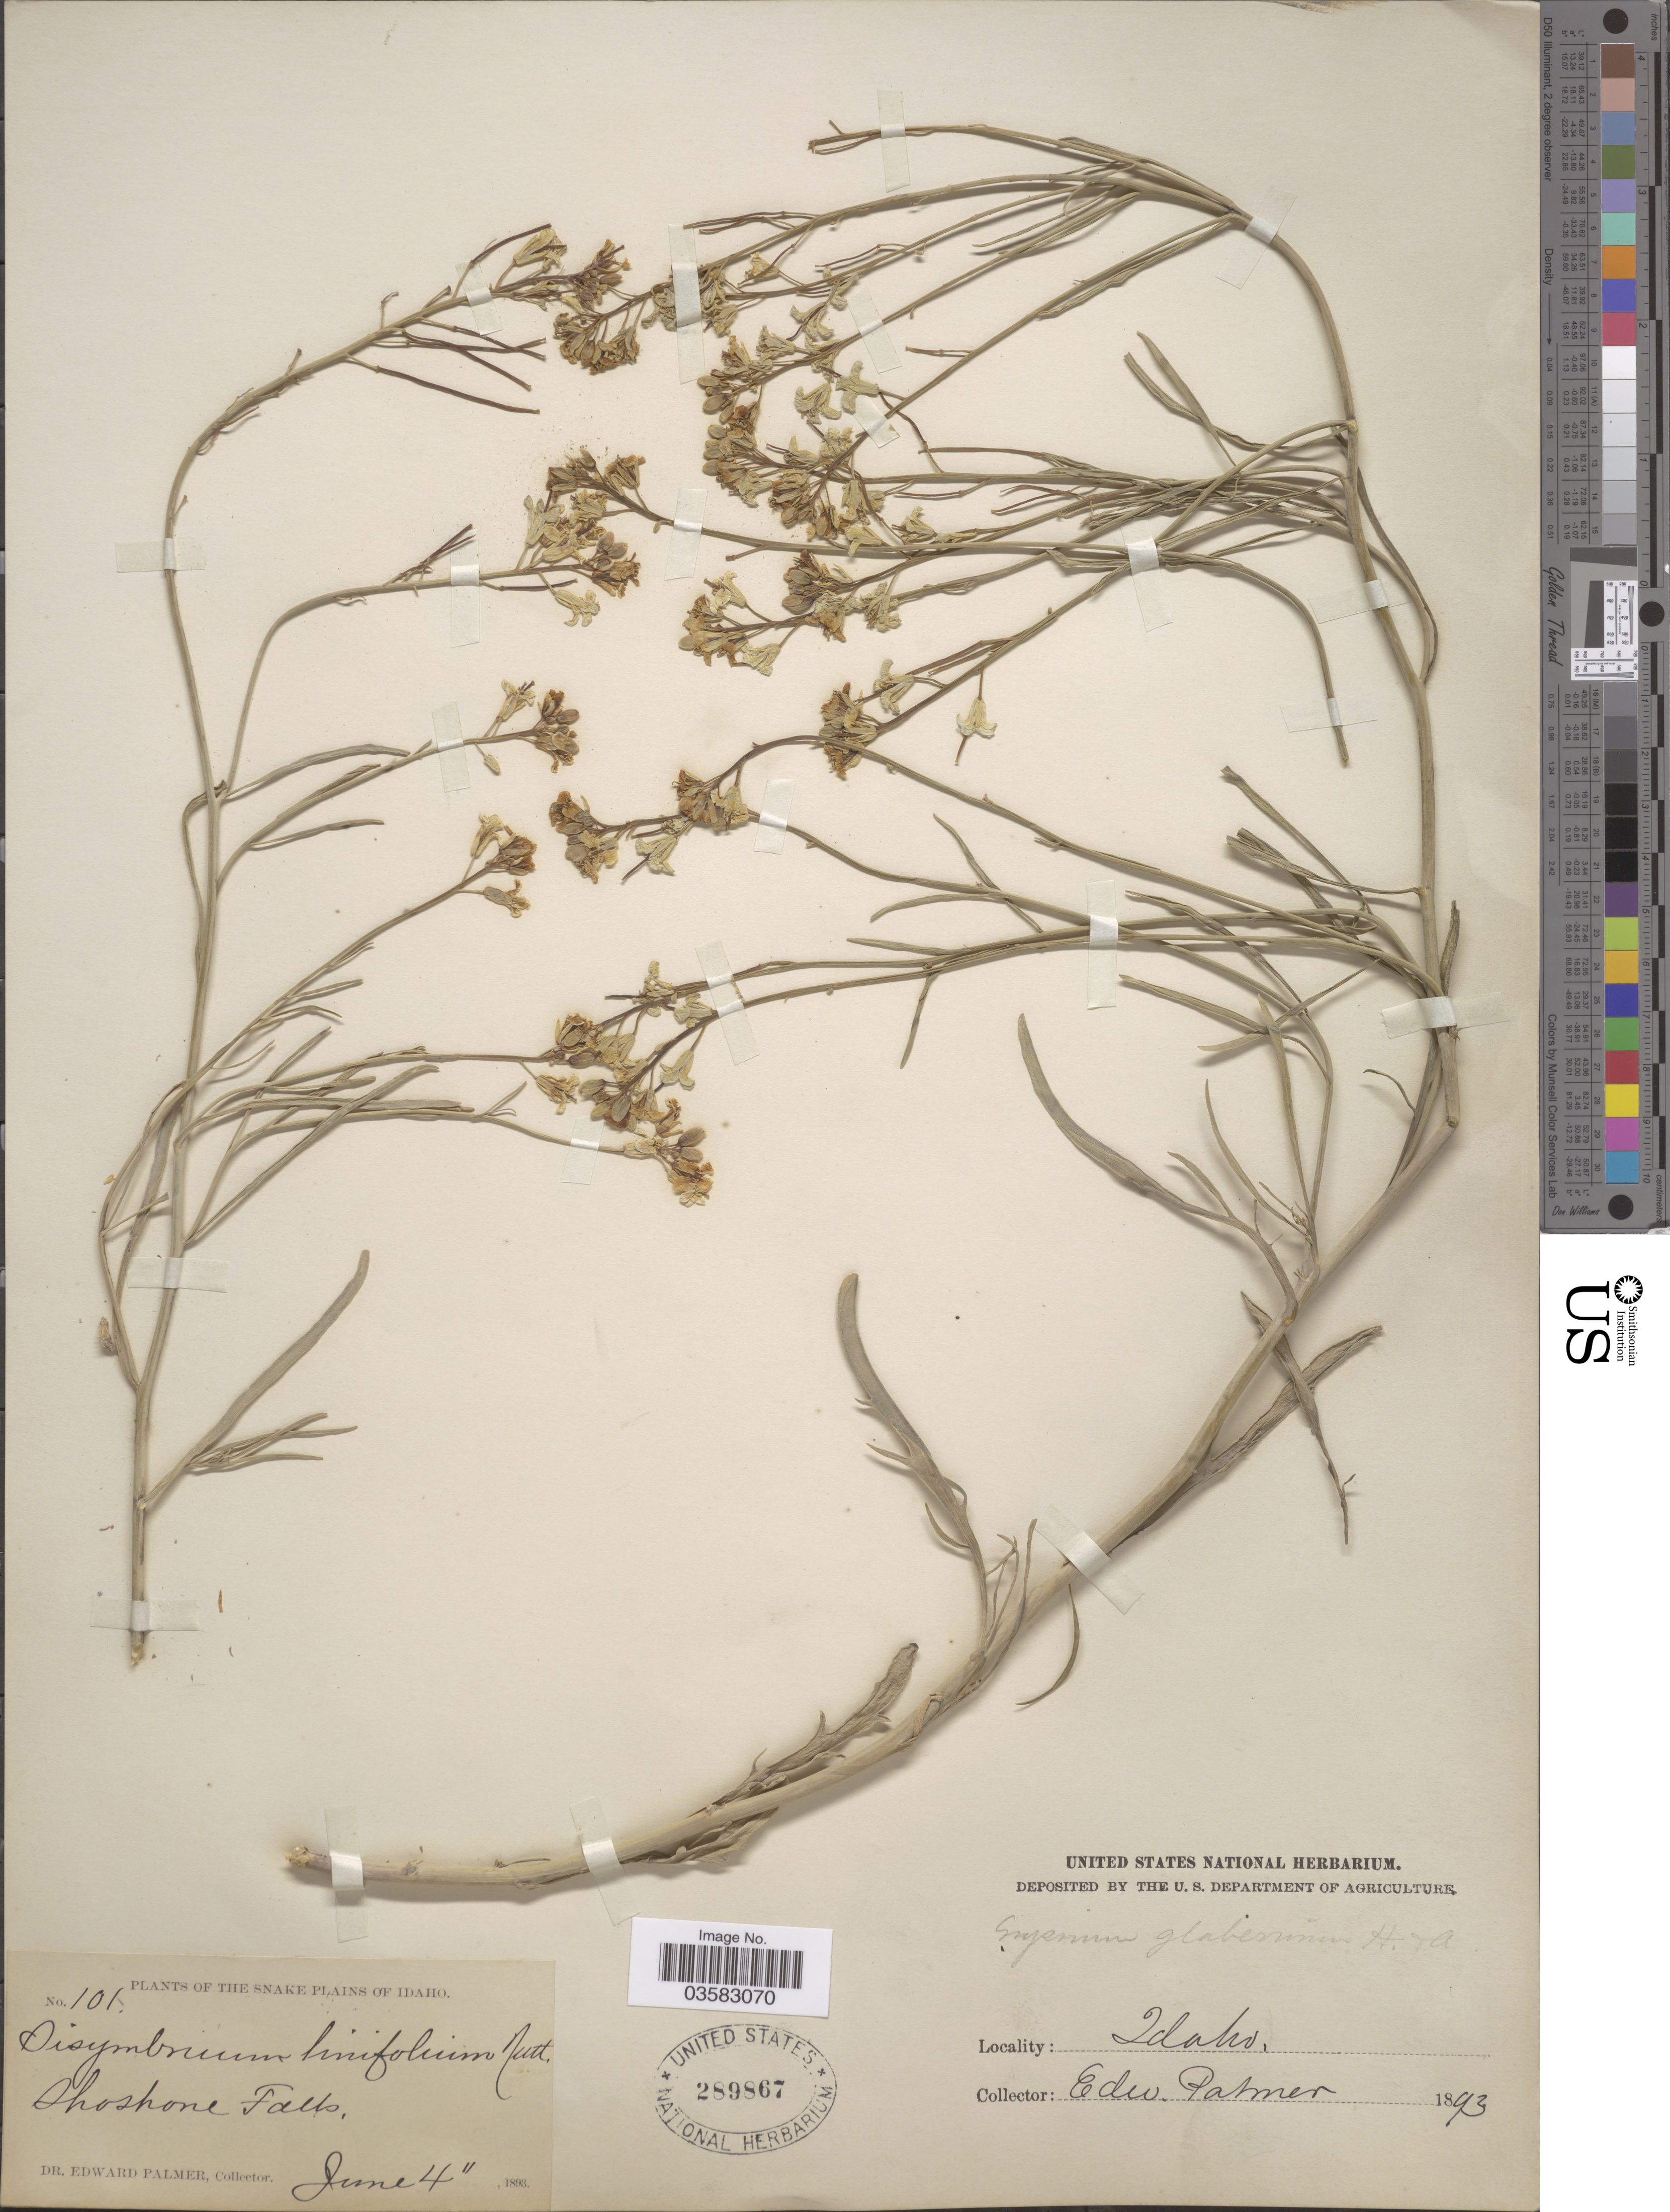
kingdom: Plantae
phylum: Tracheophyta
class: Magnoliopsida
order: Brassicales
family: Brassicaceae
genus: Sisymbrium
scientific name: Sisymbrium linifolium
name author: (Nutt.) Nutt. ex Torr. & A. Gray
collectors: E. Palmer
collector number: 101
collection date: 1893-06-04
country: United States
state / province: Idaho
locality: The Snake Plains of Idaho. Shoshone Falls.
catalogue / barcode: US 289867